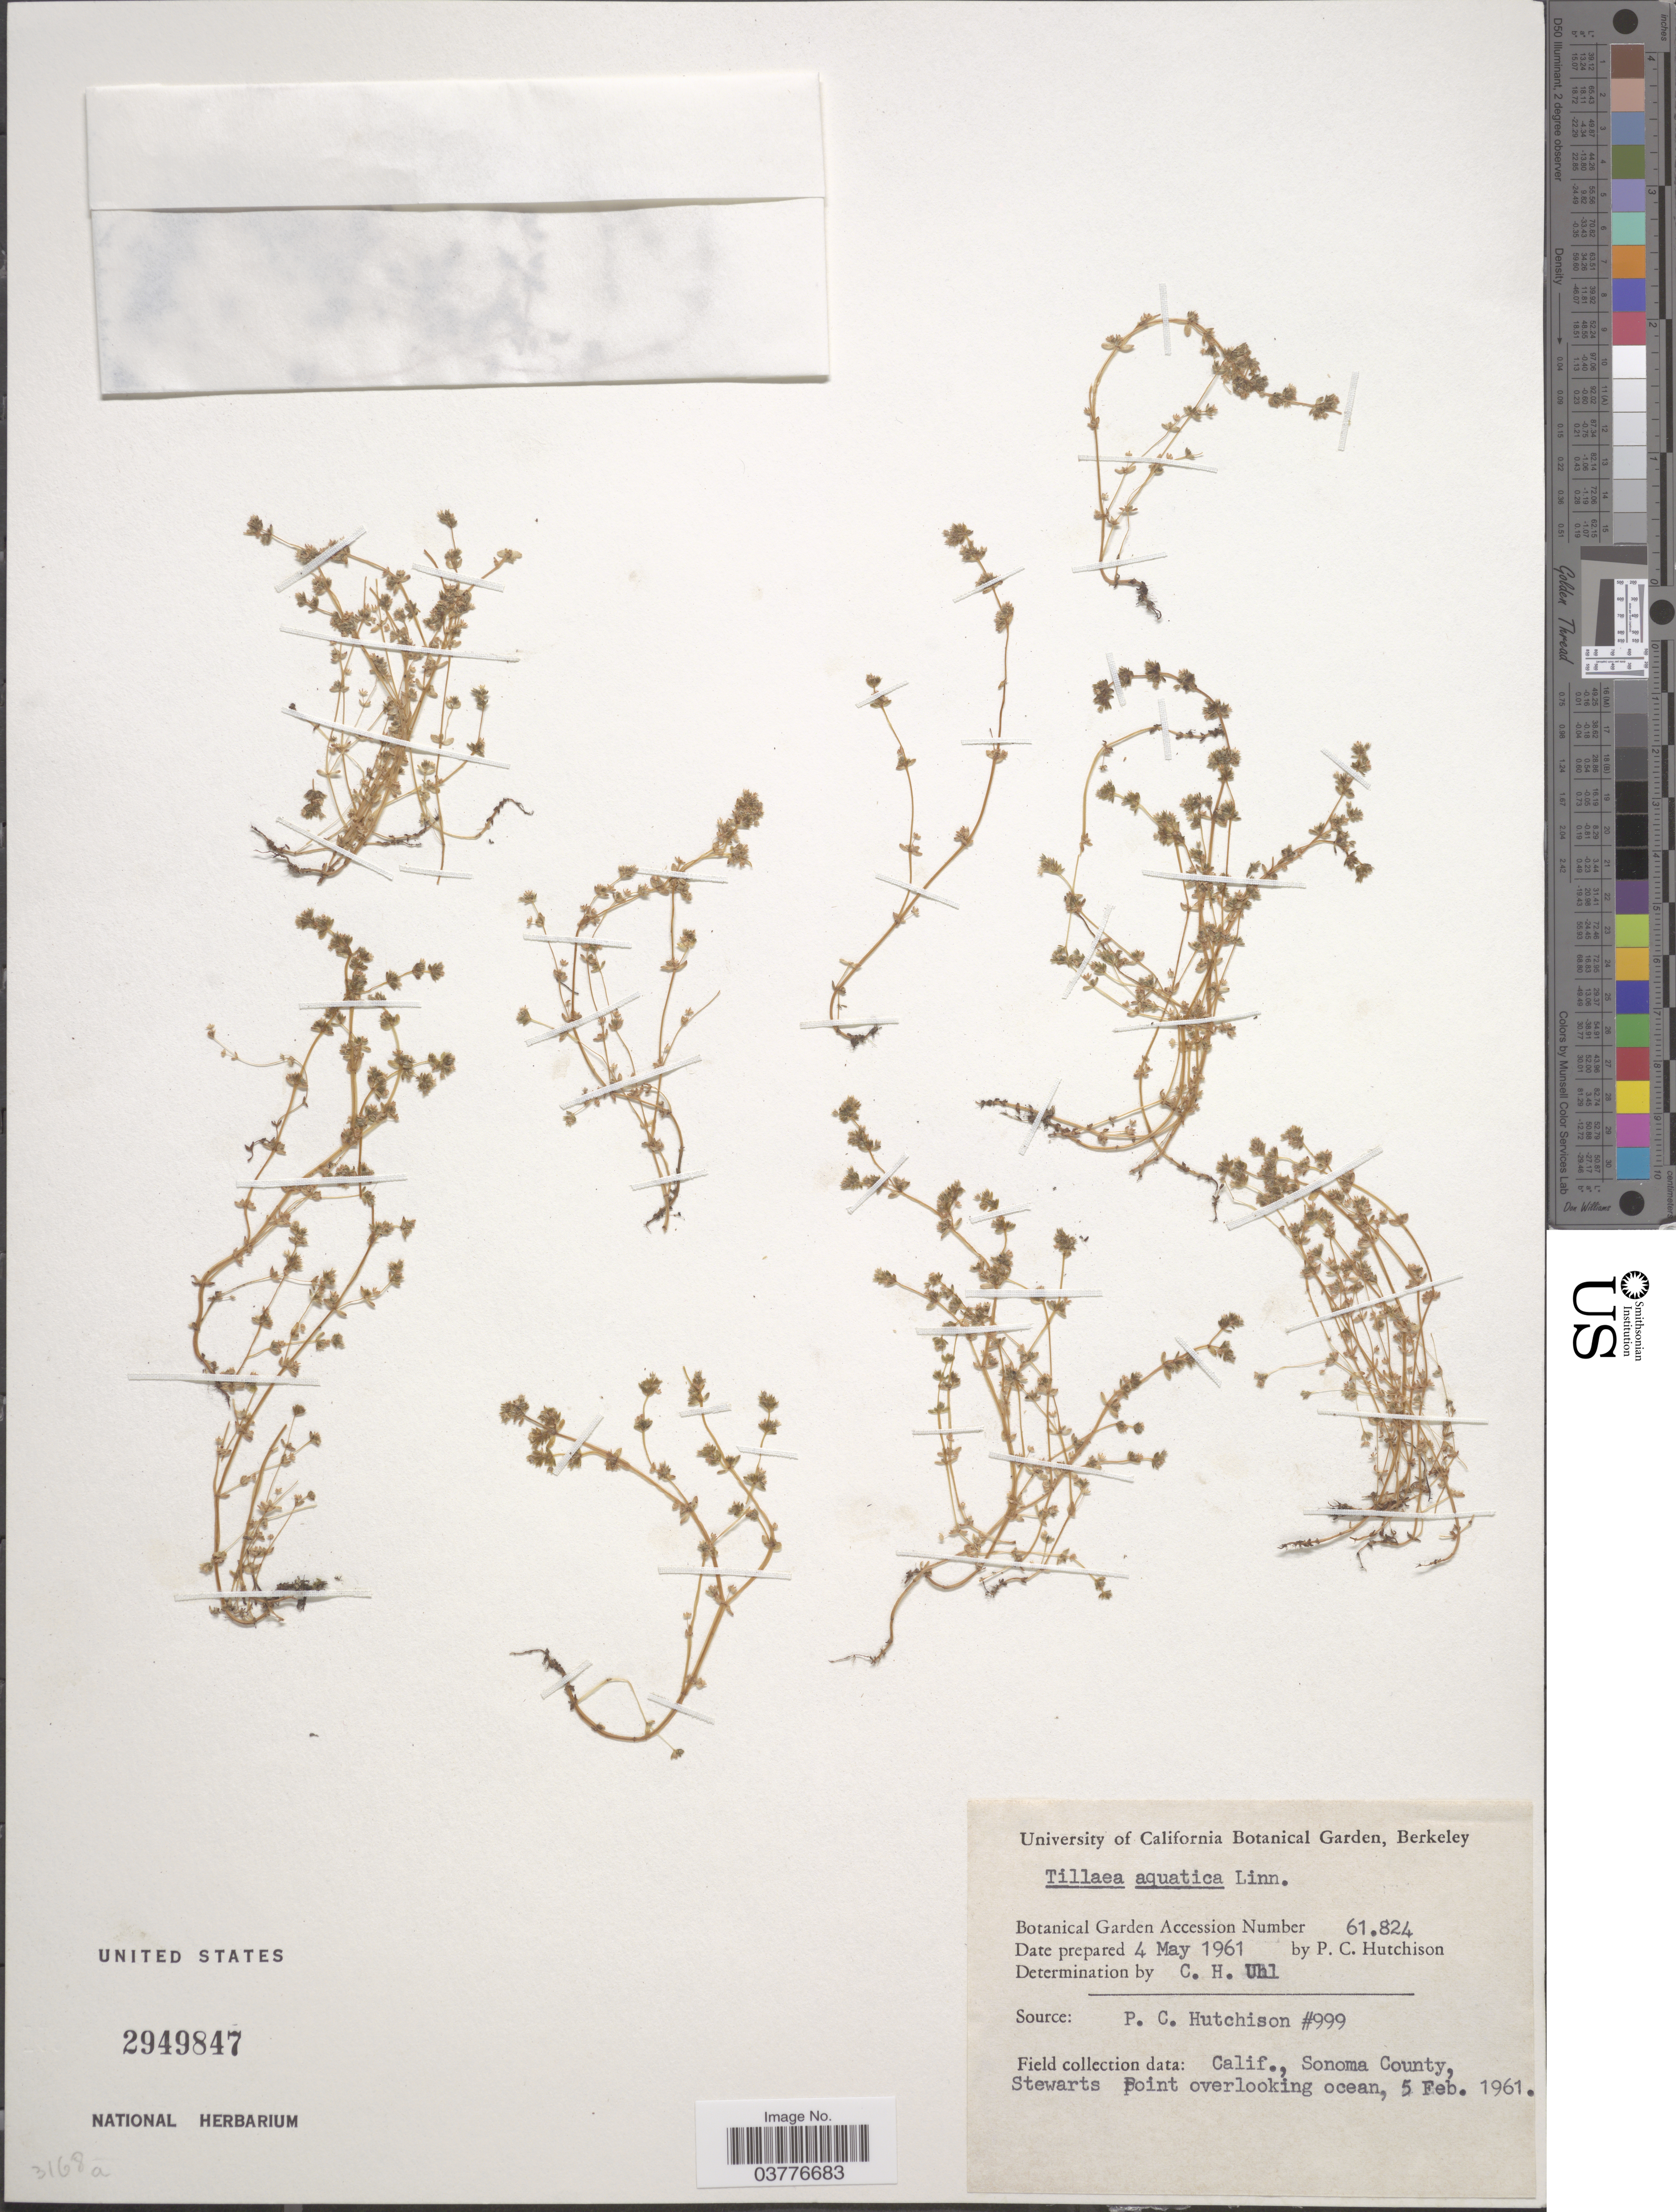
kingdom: Plantae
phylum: Tracheophyta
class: Magnoliopsida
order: Saxifragales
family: Crassulaceae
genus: Crassula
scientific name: Crassula aquatica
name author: (L.) Schönland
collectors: P. C. Hutchison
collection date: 1961-05-04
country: United States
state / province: California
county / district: Alameda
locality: University of California Botanical Garden, Berkeley.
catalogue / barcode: US 2949847